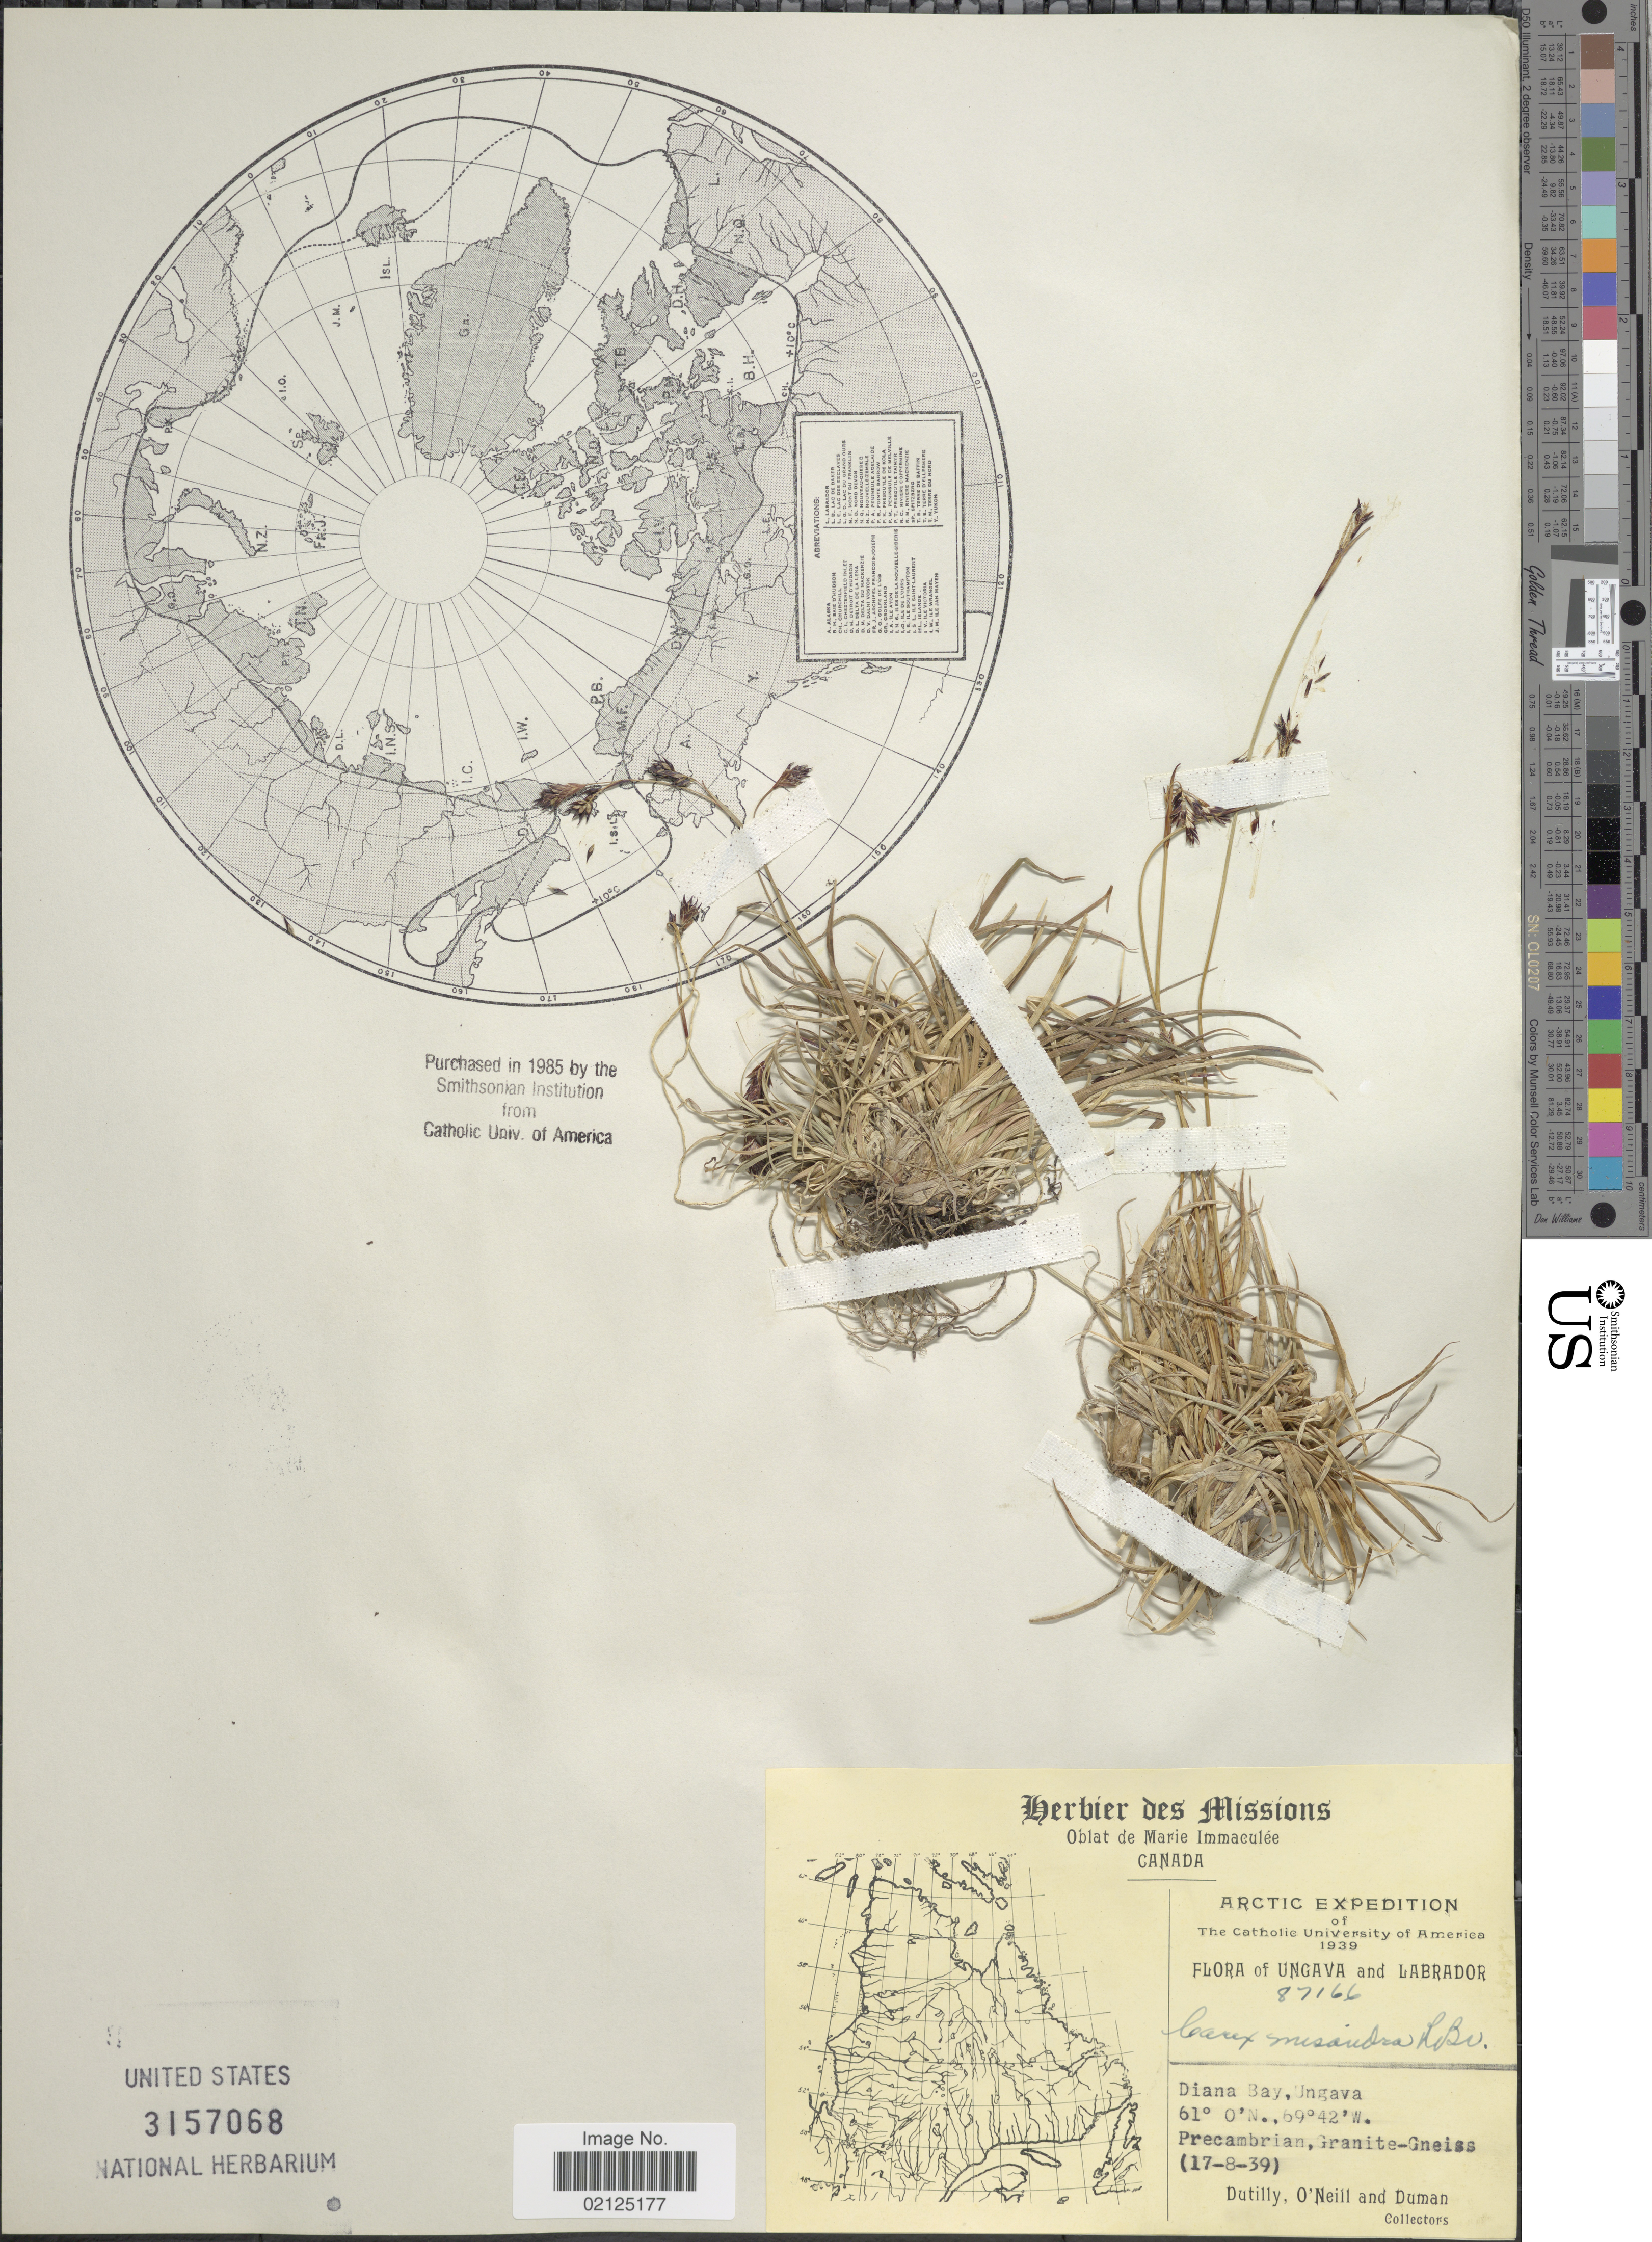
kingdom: Plantae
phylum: Tracheophyta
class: Liliopsida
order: Poales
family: Cyperaceae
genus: Carex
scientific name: Carex fuliginosa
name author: Schkuhr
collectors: -. Dutilly, O' Neill & -. Duman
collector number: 87166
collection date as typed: Transcribed d/m/y: 17/8/39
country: Canada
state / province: Quebec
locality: Arctic, Ungava, Diana Bay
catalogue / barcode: US 3157068